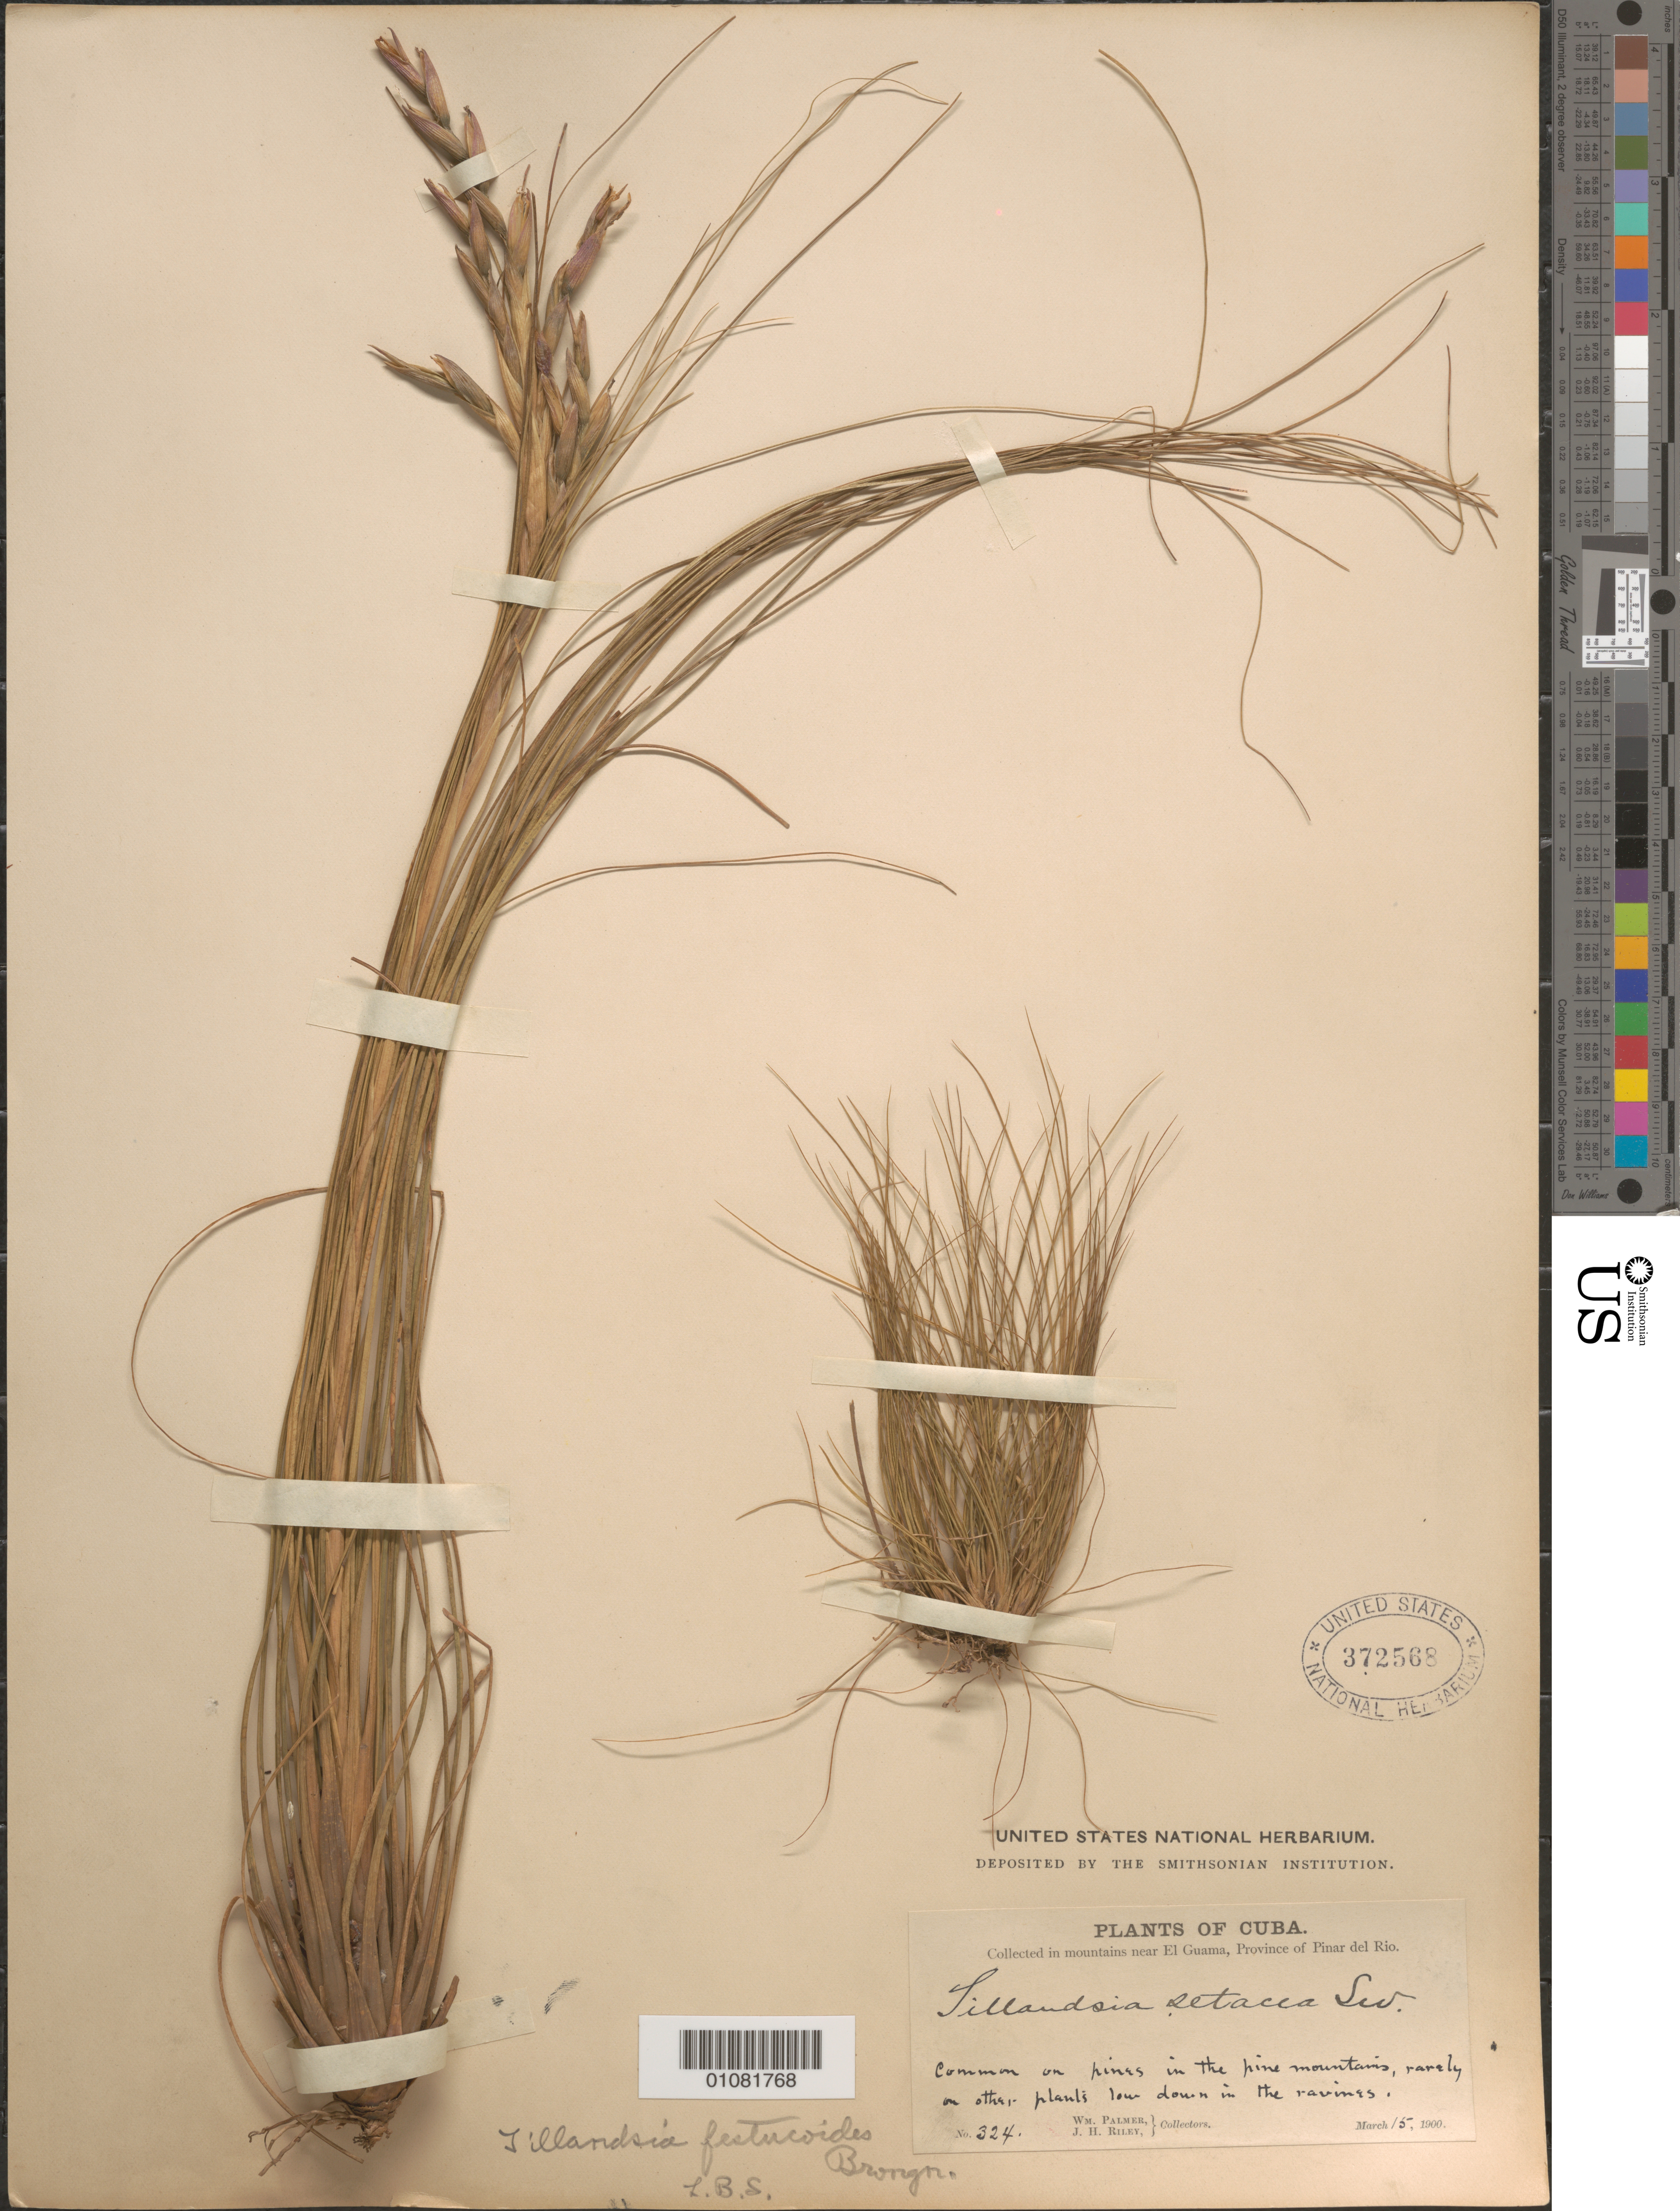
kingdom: Plantae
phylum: Tracheophyta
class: Liliopsida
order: Poales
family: Bromeliaceae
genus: Tillandsia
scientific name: Tillandsia festucoides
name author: Brongn. ex Mez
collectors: W. Palmer & J. H. Riley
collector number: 324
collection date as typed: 15 Mar 1900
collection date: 1900-03-15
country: Cuba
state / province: Pinar del Rio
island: Cuba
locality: Near El Guama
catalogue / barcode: US 372568